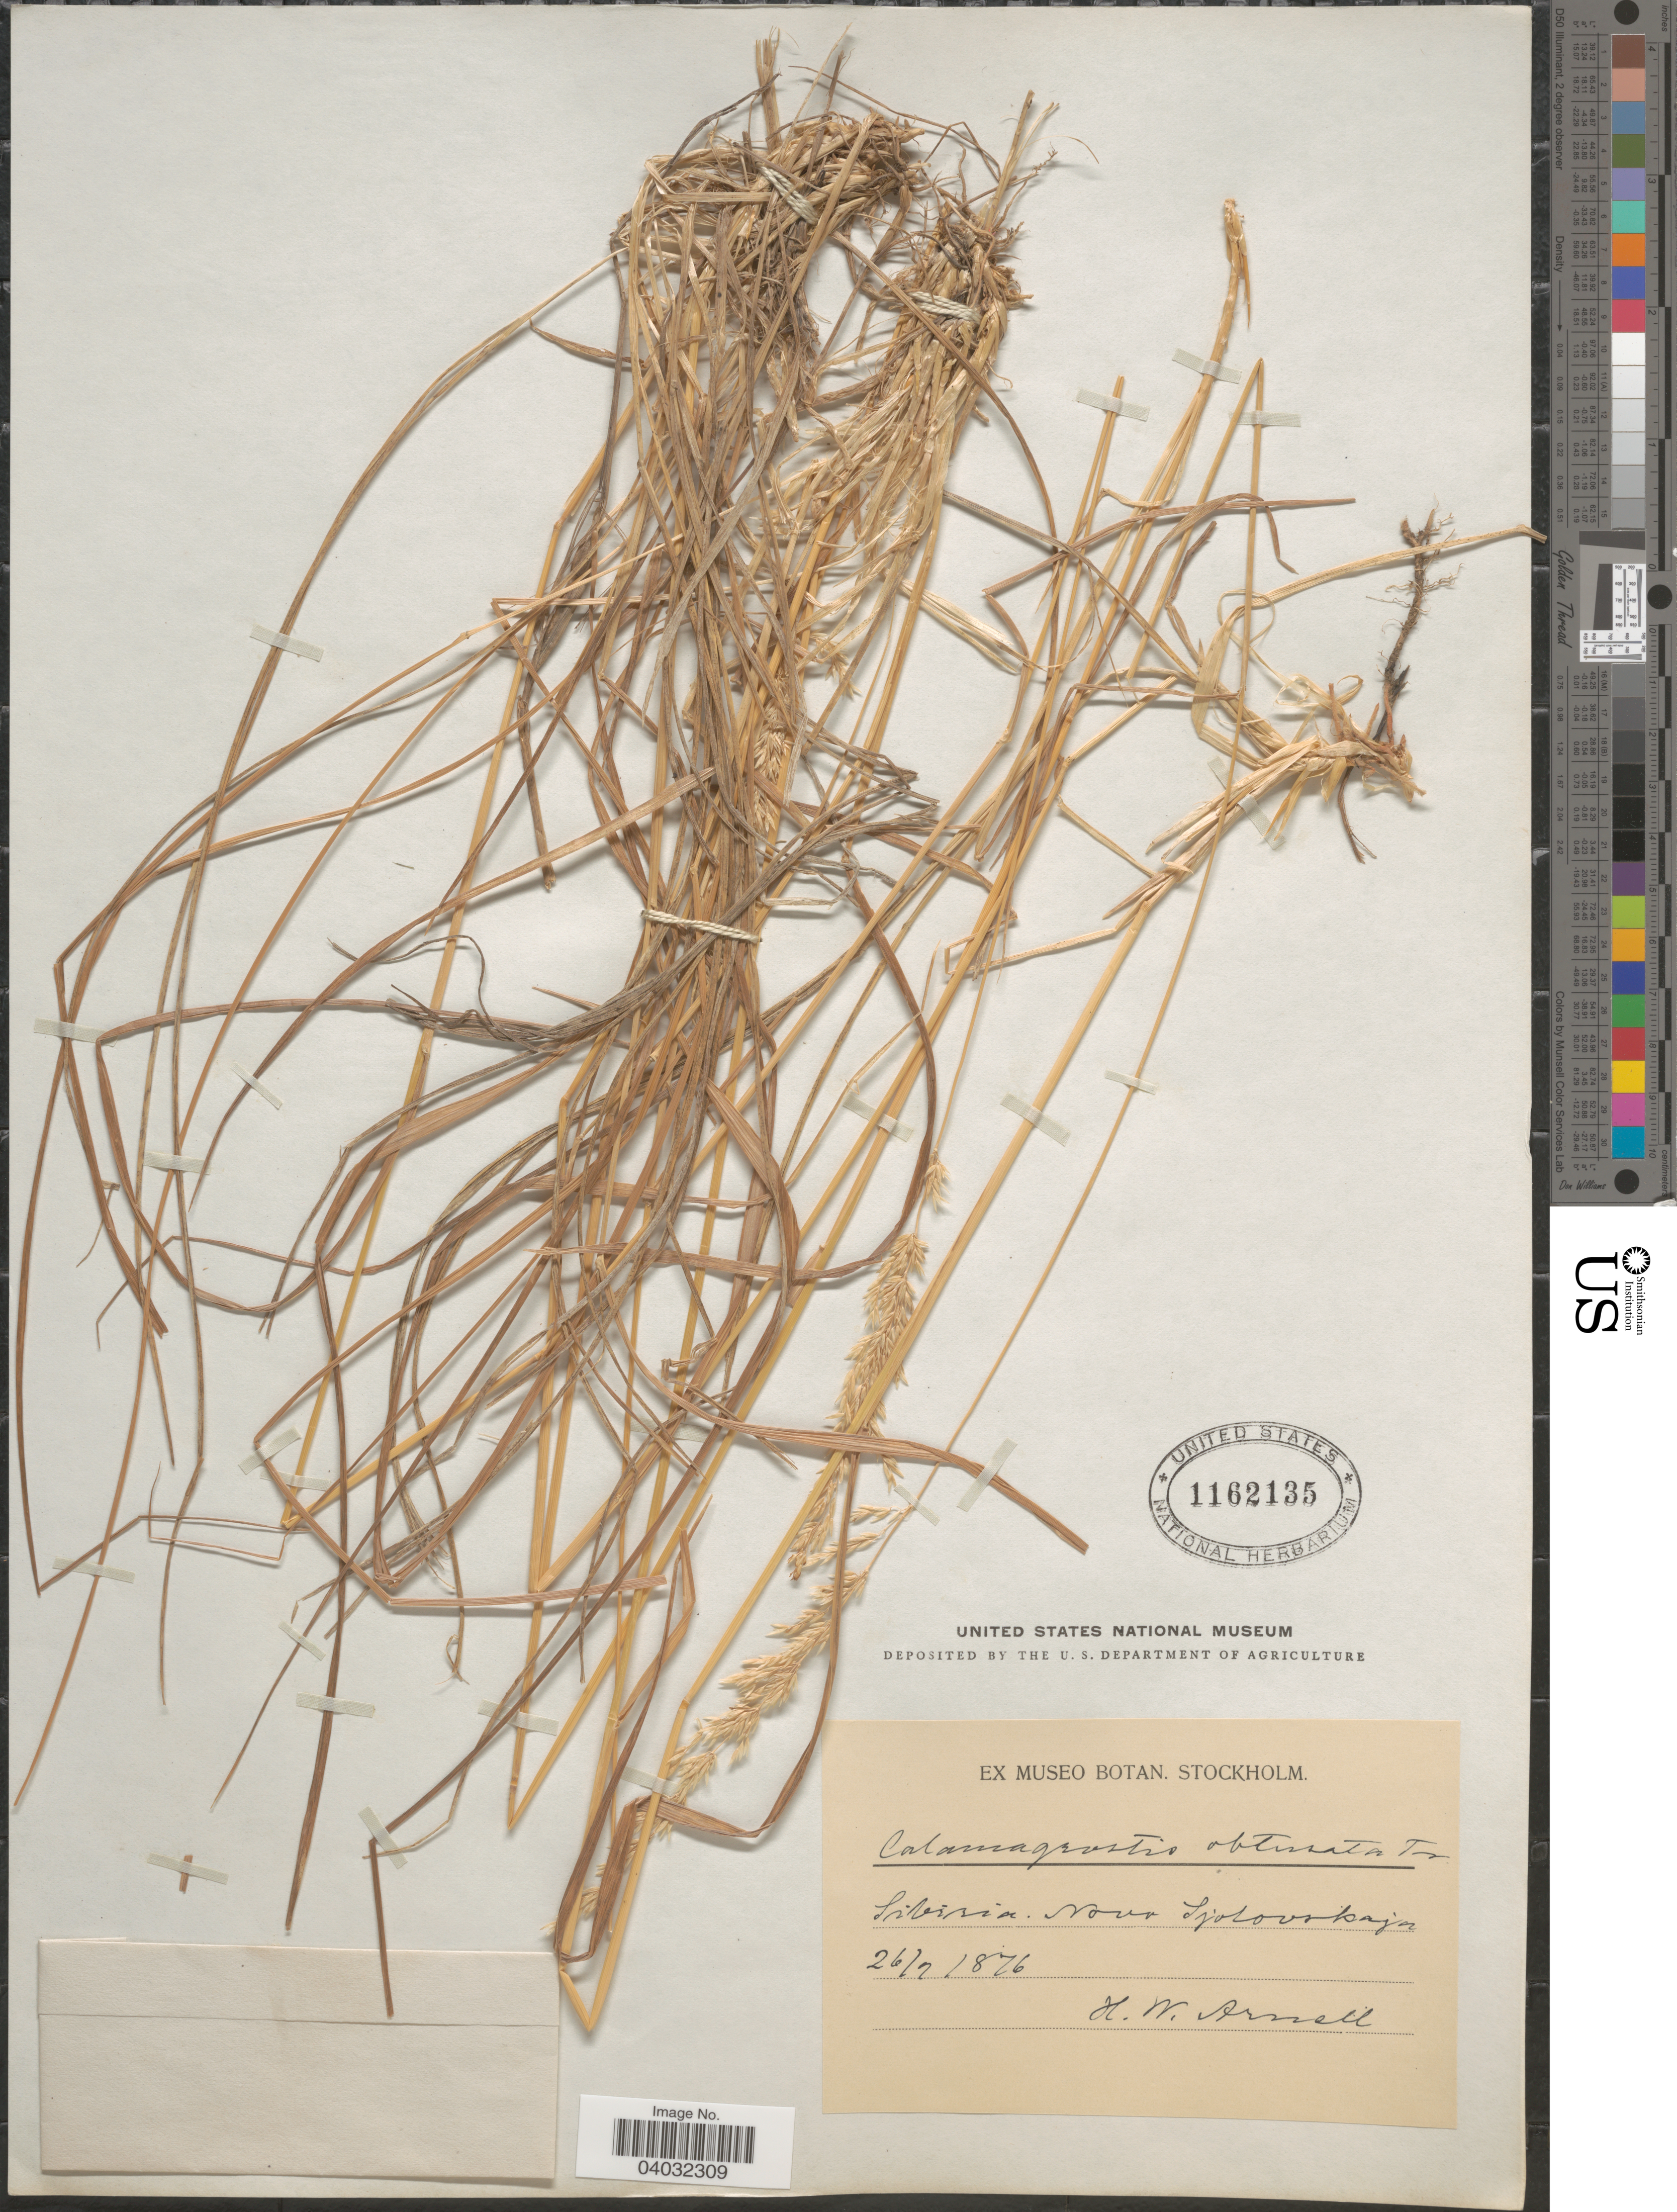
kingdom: Plantae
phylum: Tracheophyta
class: Liliopsida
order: Poales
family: Poaceae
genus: Calamagrostis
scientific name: Calamagrostis obtusata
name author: Trin.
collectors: H. W. Arnell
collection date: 1876-09-26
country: Russian Federation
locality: Sibiria: Nouv Sjolovskaja.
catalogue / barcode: US 1162135